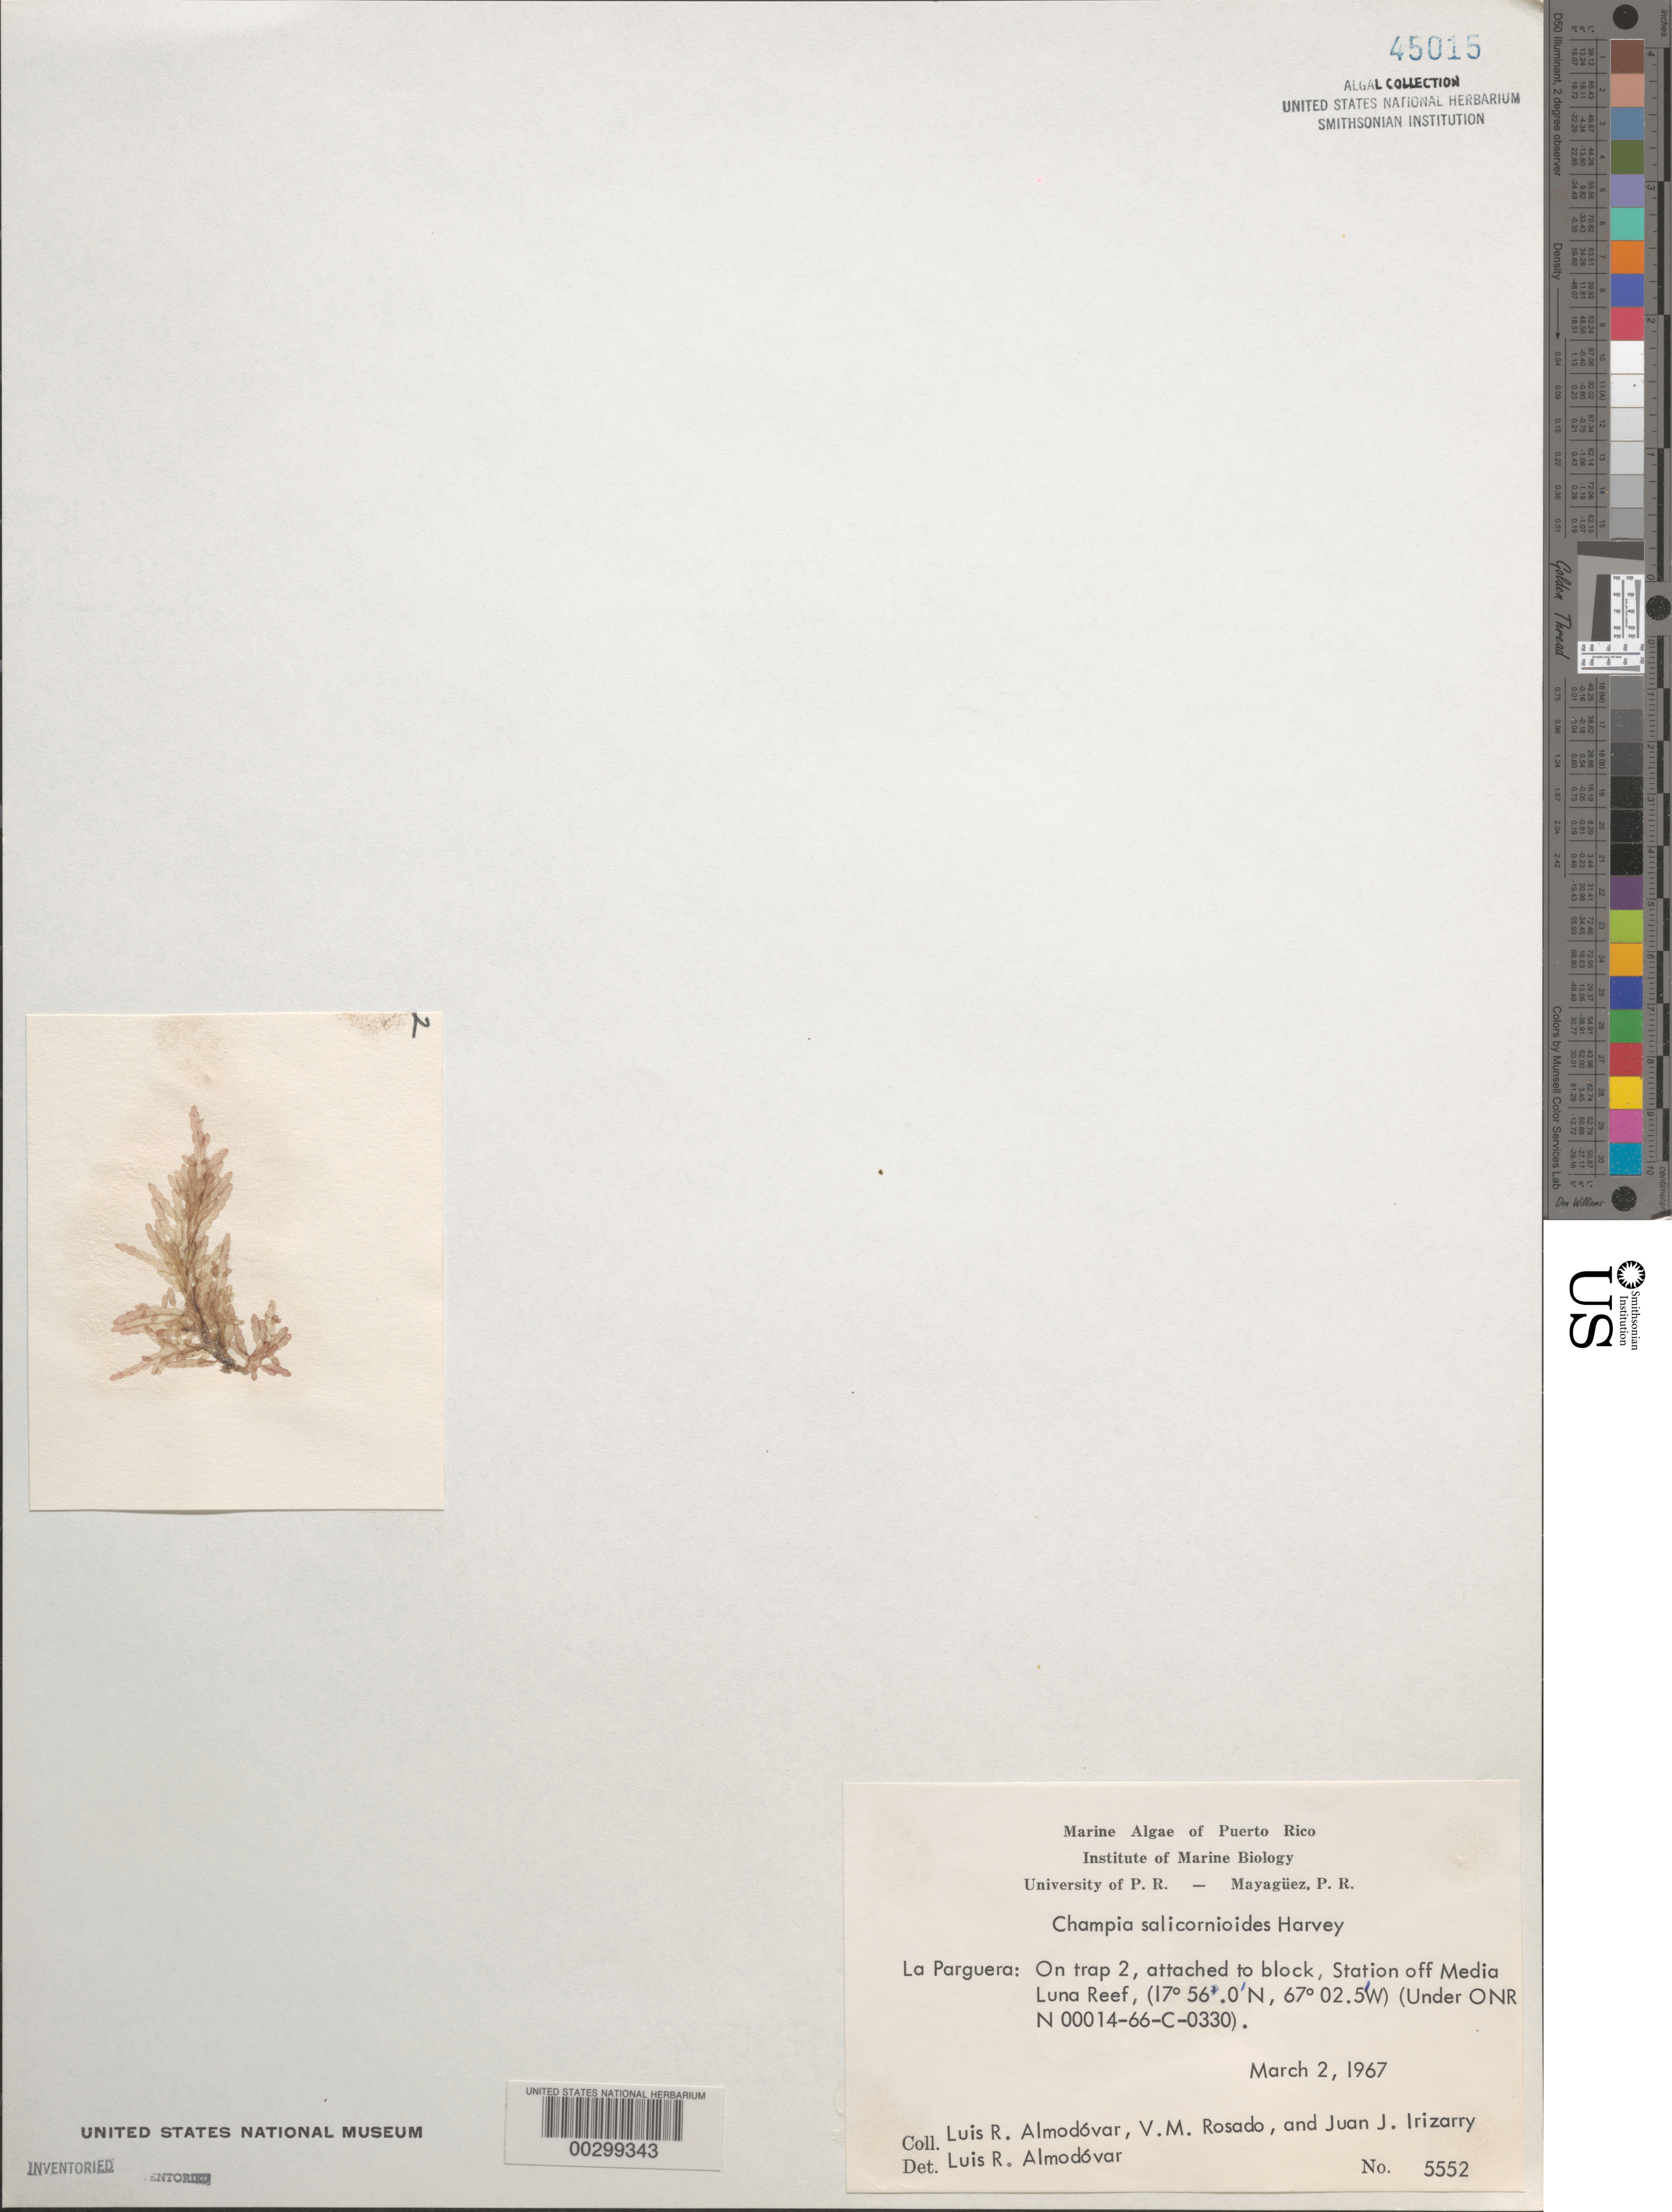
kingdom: Plantae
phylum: Rhodophyta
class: Florideophyceae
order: Rhodymeniales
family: Champiaceae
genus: Champia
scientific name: Champia salicornioides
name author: Harv.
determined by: Almodovar, L. R.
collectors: L. Almodovar, V. Rosado & J. Irizarry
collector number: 5552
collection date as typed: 02 Mar 1967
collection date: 1967-03-02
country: Puerto Rico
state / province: Lajas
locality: La Parguera, off Media Luna Reef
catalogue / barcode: US 45015